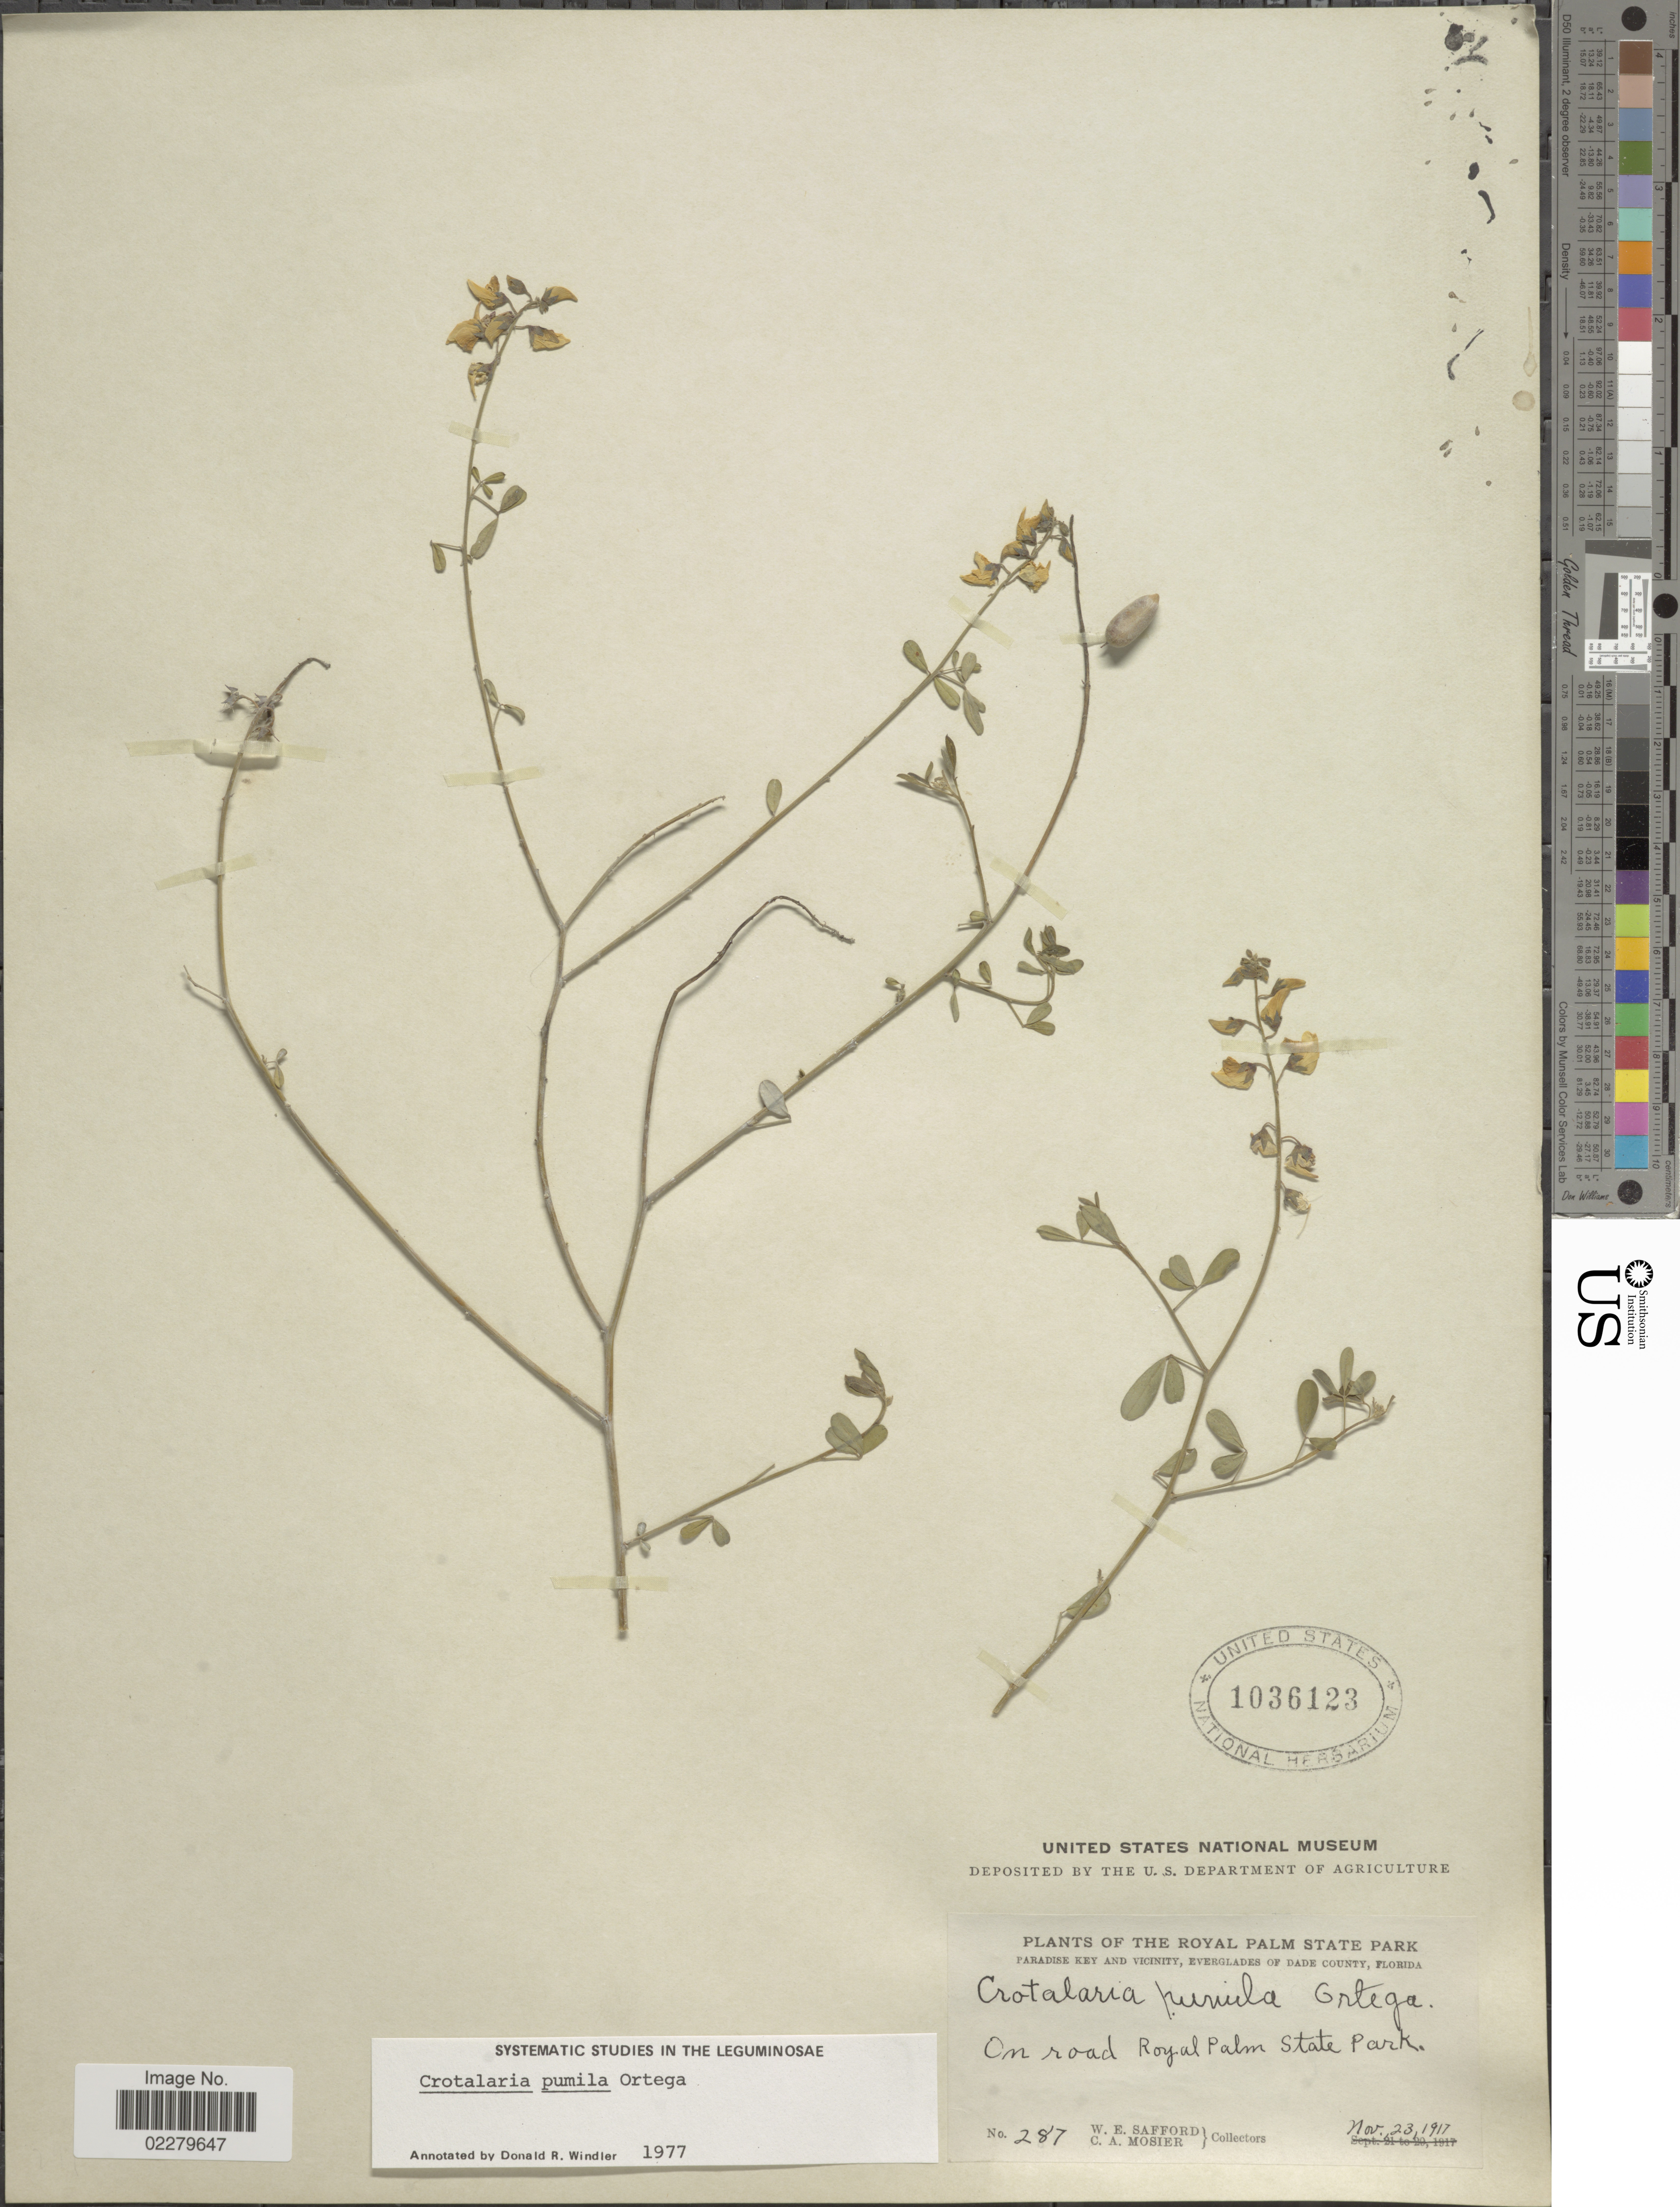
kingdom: Plantae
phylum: Tracheophyta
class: Magnoliopsida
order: Fabales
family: Fabaceae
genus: Crotalaria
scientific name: Crotalaria pumila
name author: Ortega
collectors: W. E. Safford & C. A. Mosier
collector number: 287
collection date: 1917-11-23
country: United States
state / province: Florida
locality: Royal State Park, Paradise Key and Vicinity, Everglades of Dade County. On road Royal Palm State Park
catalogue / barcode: US 1036123